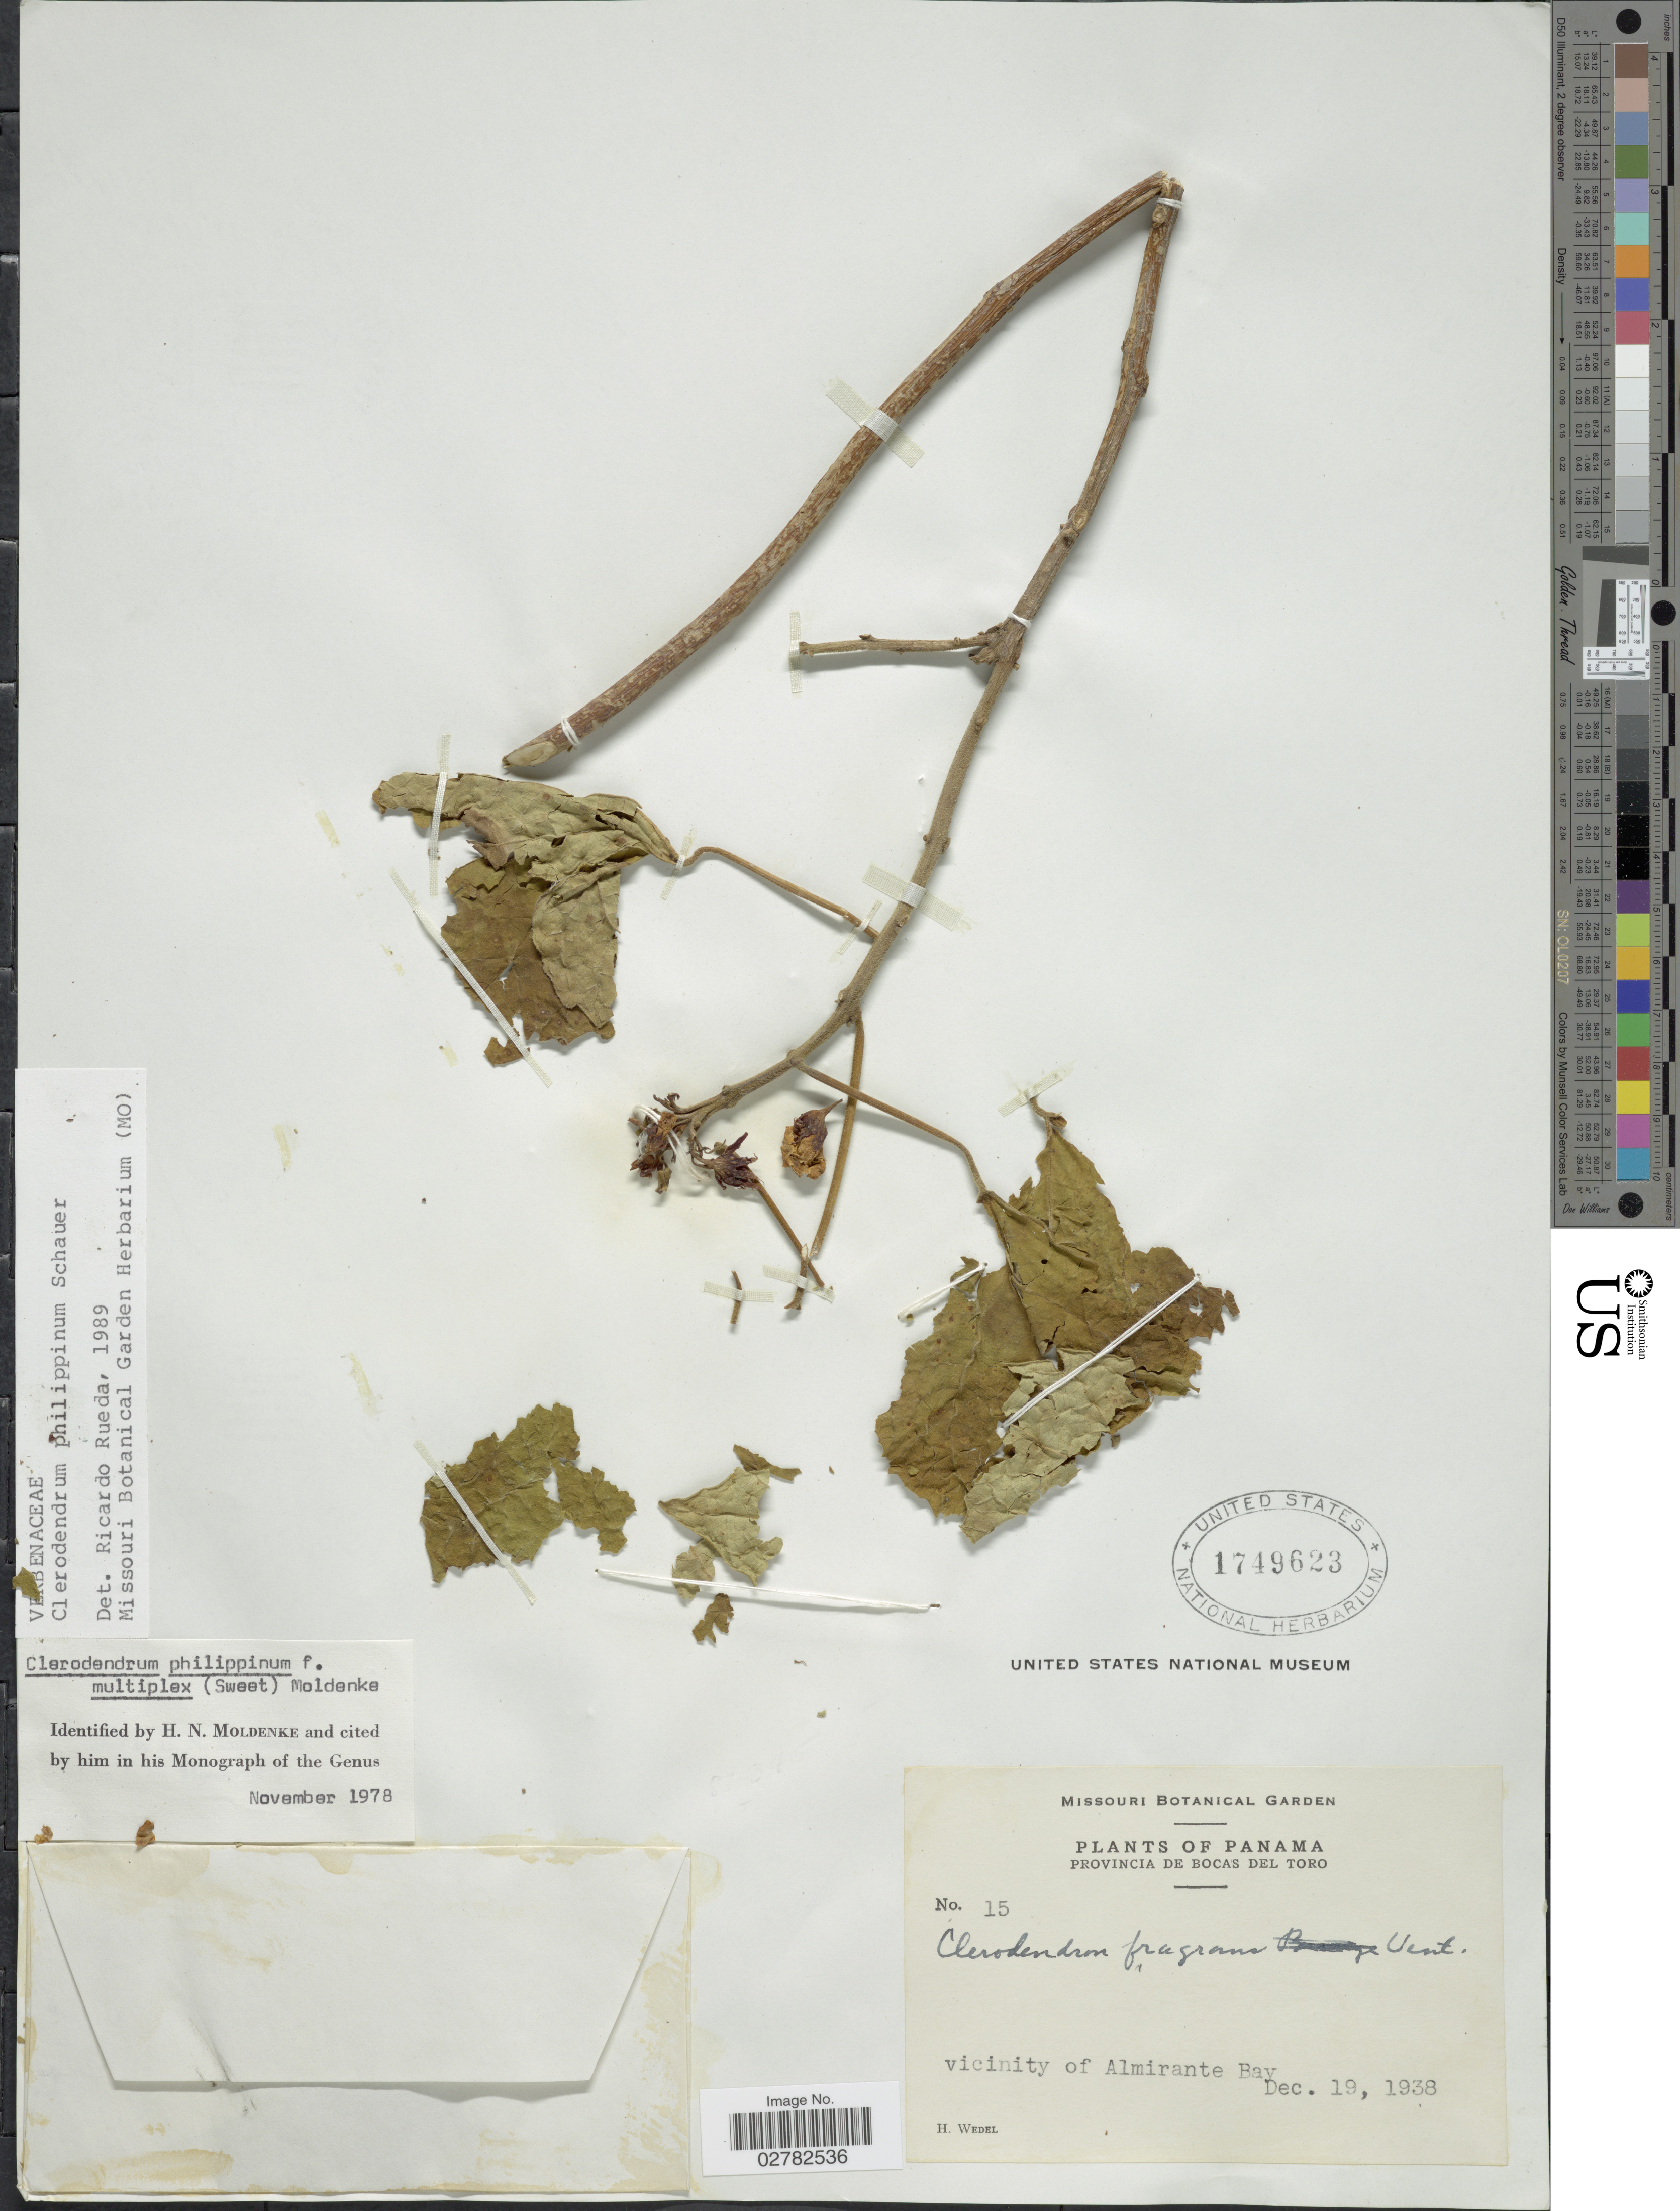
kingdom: Plantae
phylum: Tracheophyta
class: Magnoliopsida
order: Lamiales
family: Lamiaceae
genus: Clerodendrum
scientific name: Clerodendrum philippinum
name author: Schauer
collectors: H. Wedel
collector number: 15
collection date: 1938-12-19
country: Panama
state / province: Bocas del Toro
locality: Vicinity of Almirante Bay.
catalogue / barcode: US 1749623